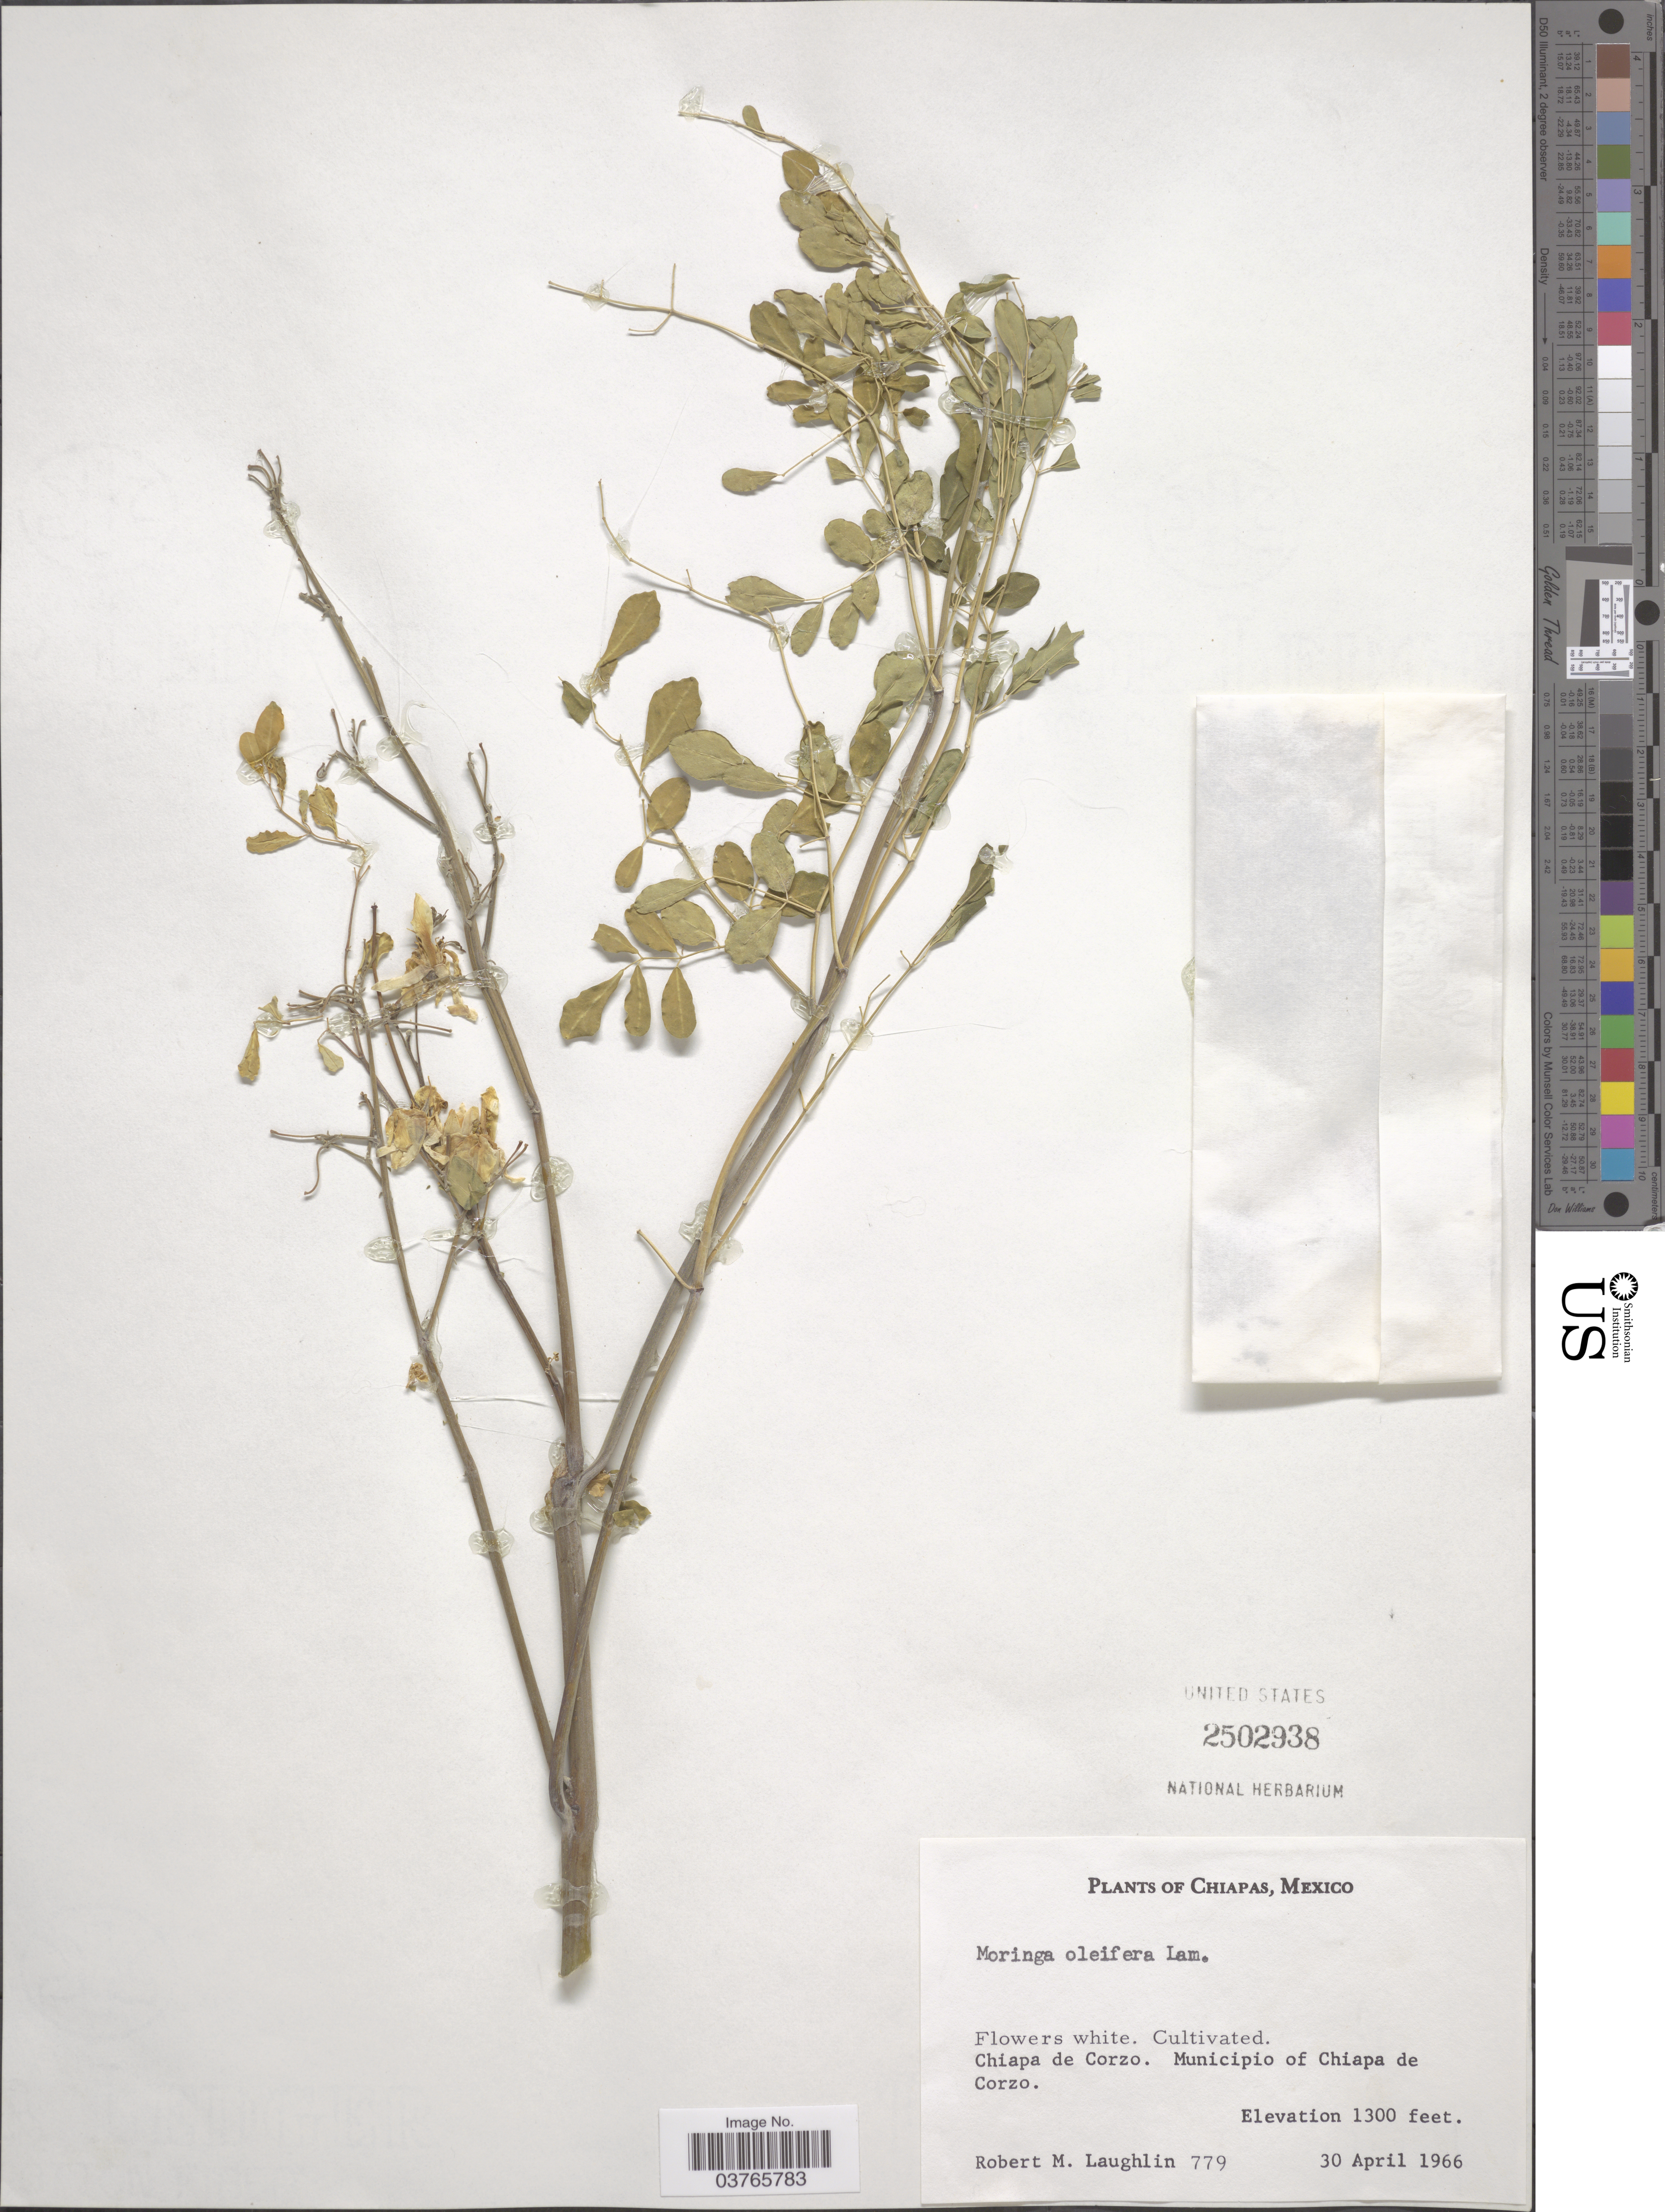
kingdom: Plantae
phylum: Tracheophyta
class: Magnoliopsida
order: Brassicales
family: Moringaceae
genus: Moringa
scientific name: Moringa oleifera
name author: Lam.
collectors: R. M. Laughlin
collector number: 779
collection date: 1966-04-30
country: Mexico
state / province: Chiapas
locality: Chiapa de Corzo. Municipio of Chiapa de Corzo.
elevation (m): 396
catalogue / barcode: US 2502938